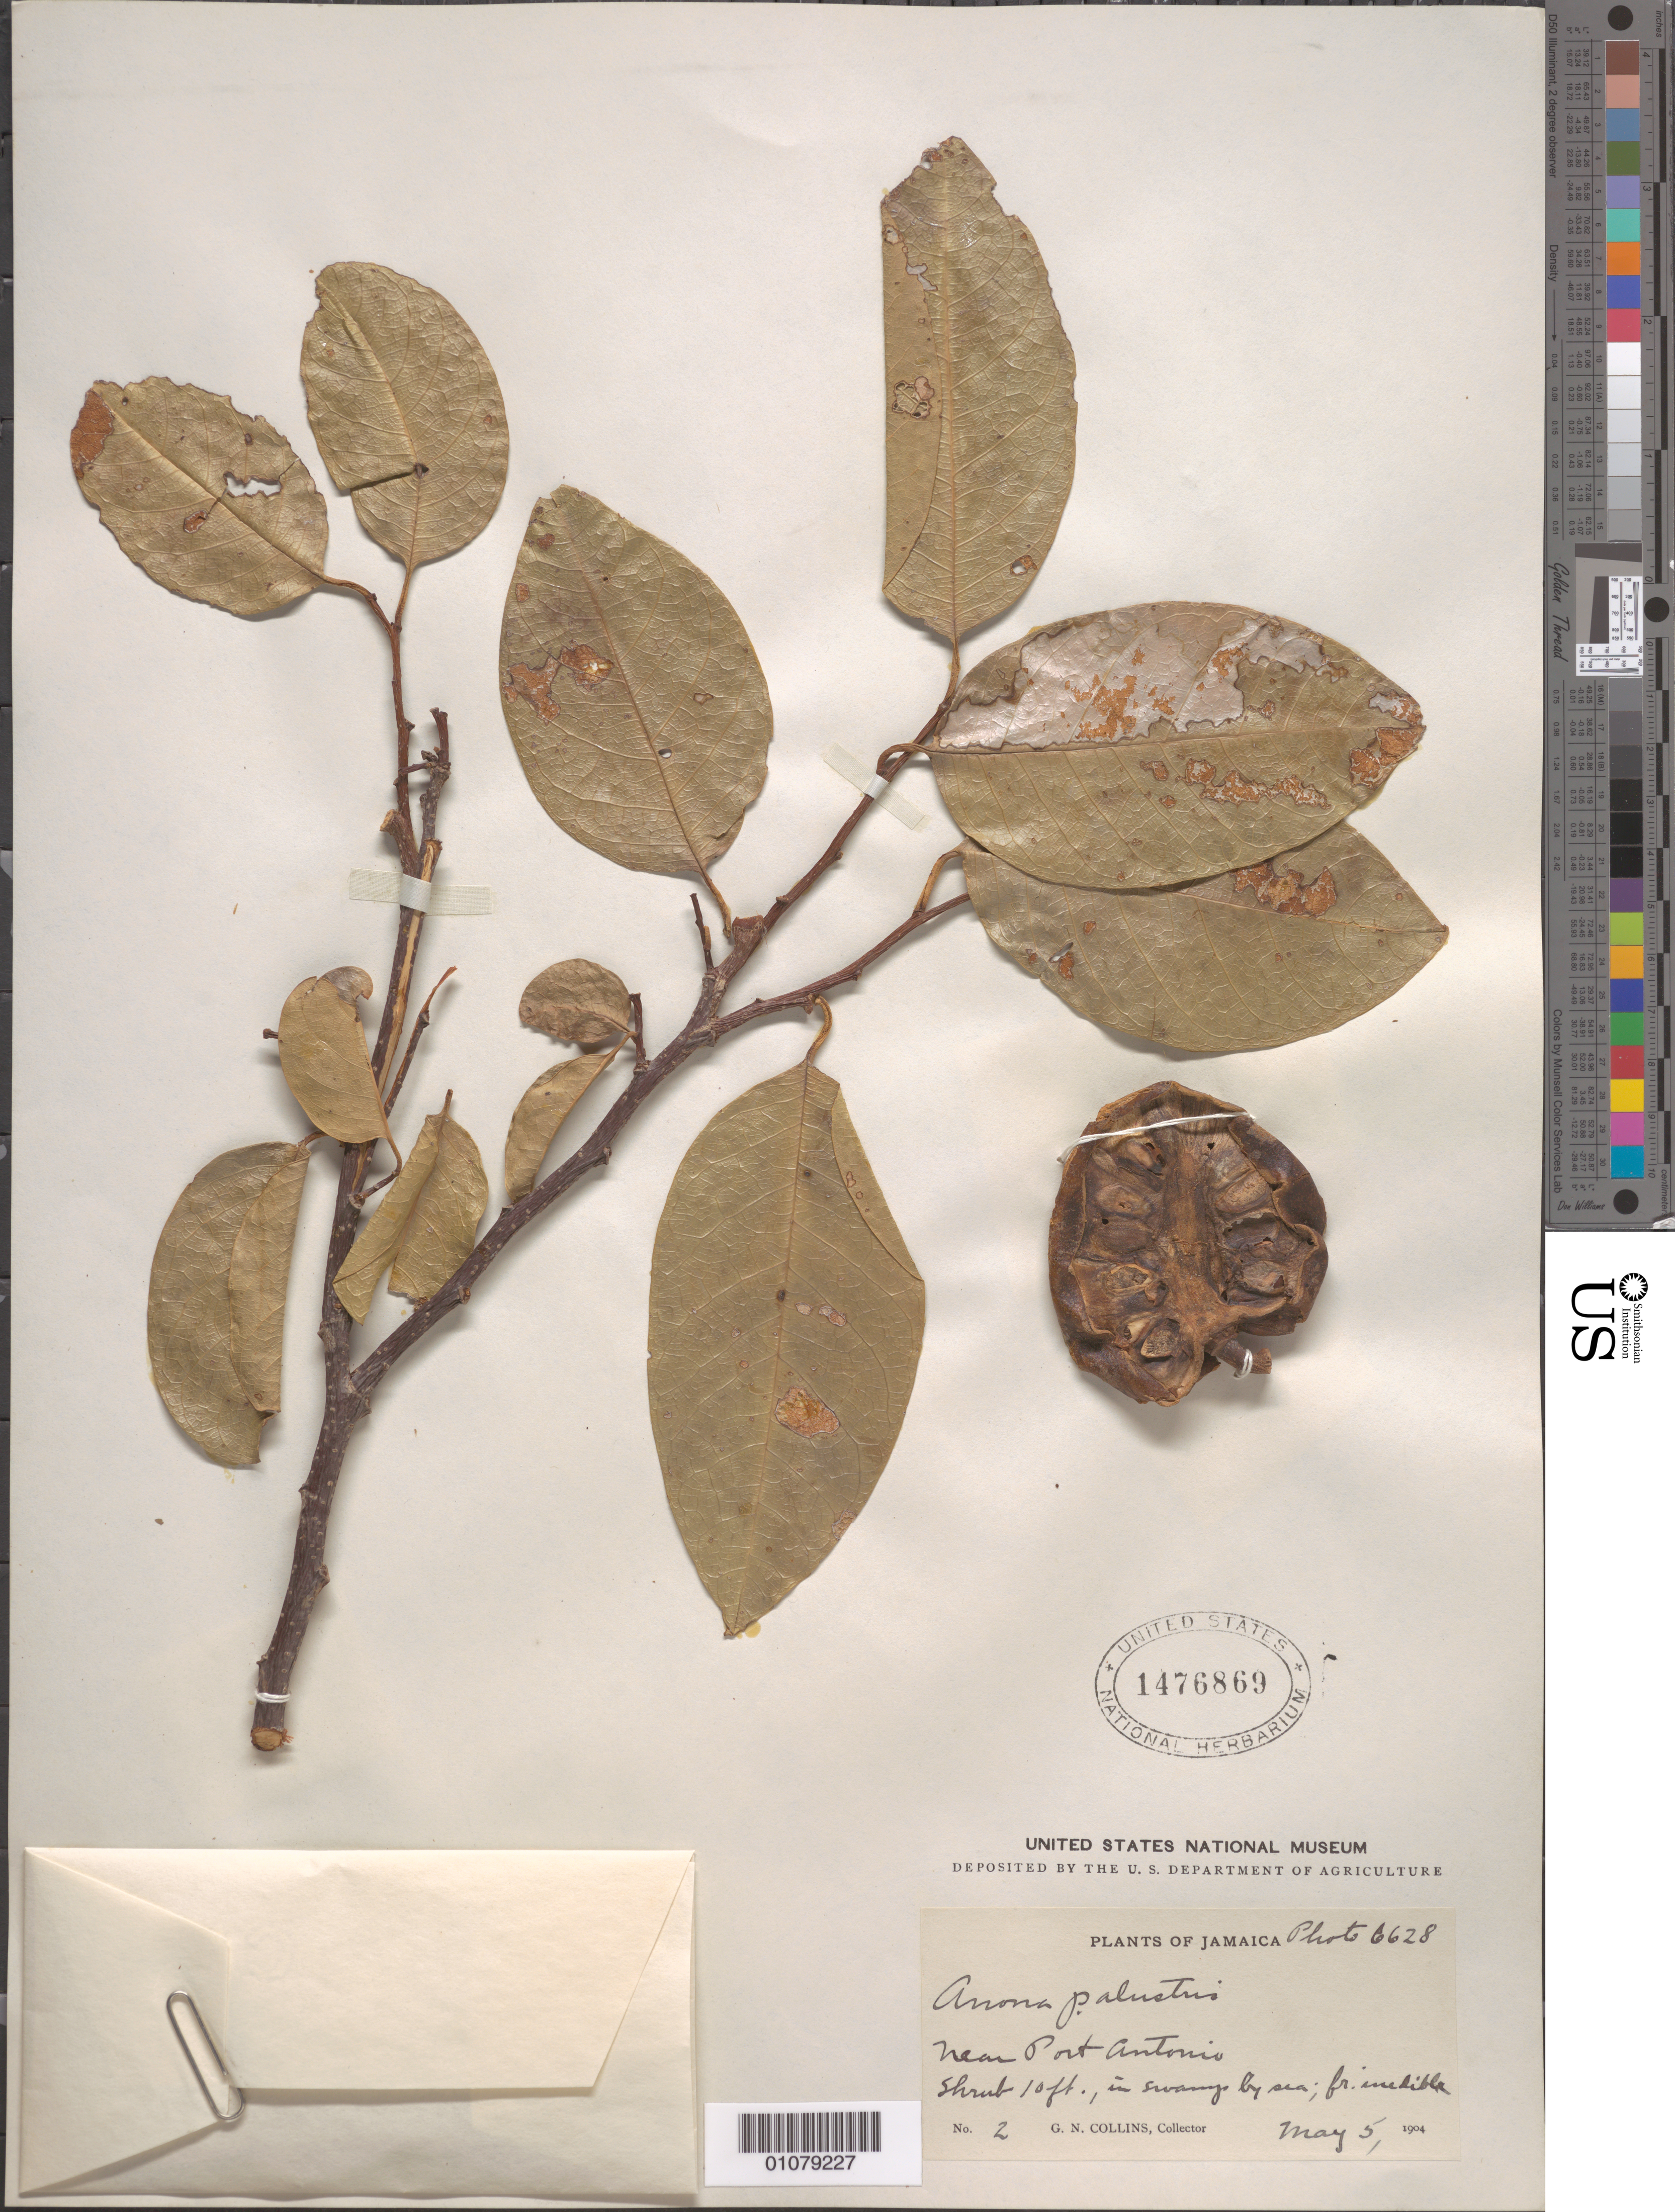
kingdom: Plantae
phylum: Tracheophyta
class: Magnoliopsida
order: Magnoliales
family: Annonaceae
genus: Annona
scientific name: Annona palustris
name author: L.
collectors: G. Collins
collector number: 2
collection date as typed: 05 May 1904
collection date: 1904-05-05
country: Jamaica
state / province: Portland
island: Jamaica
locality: near Port Antonio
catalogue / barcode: US 1476869